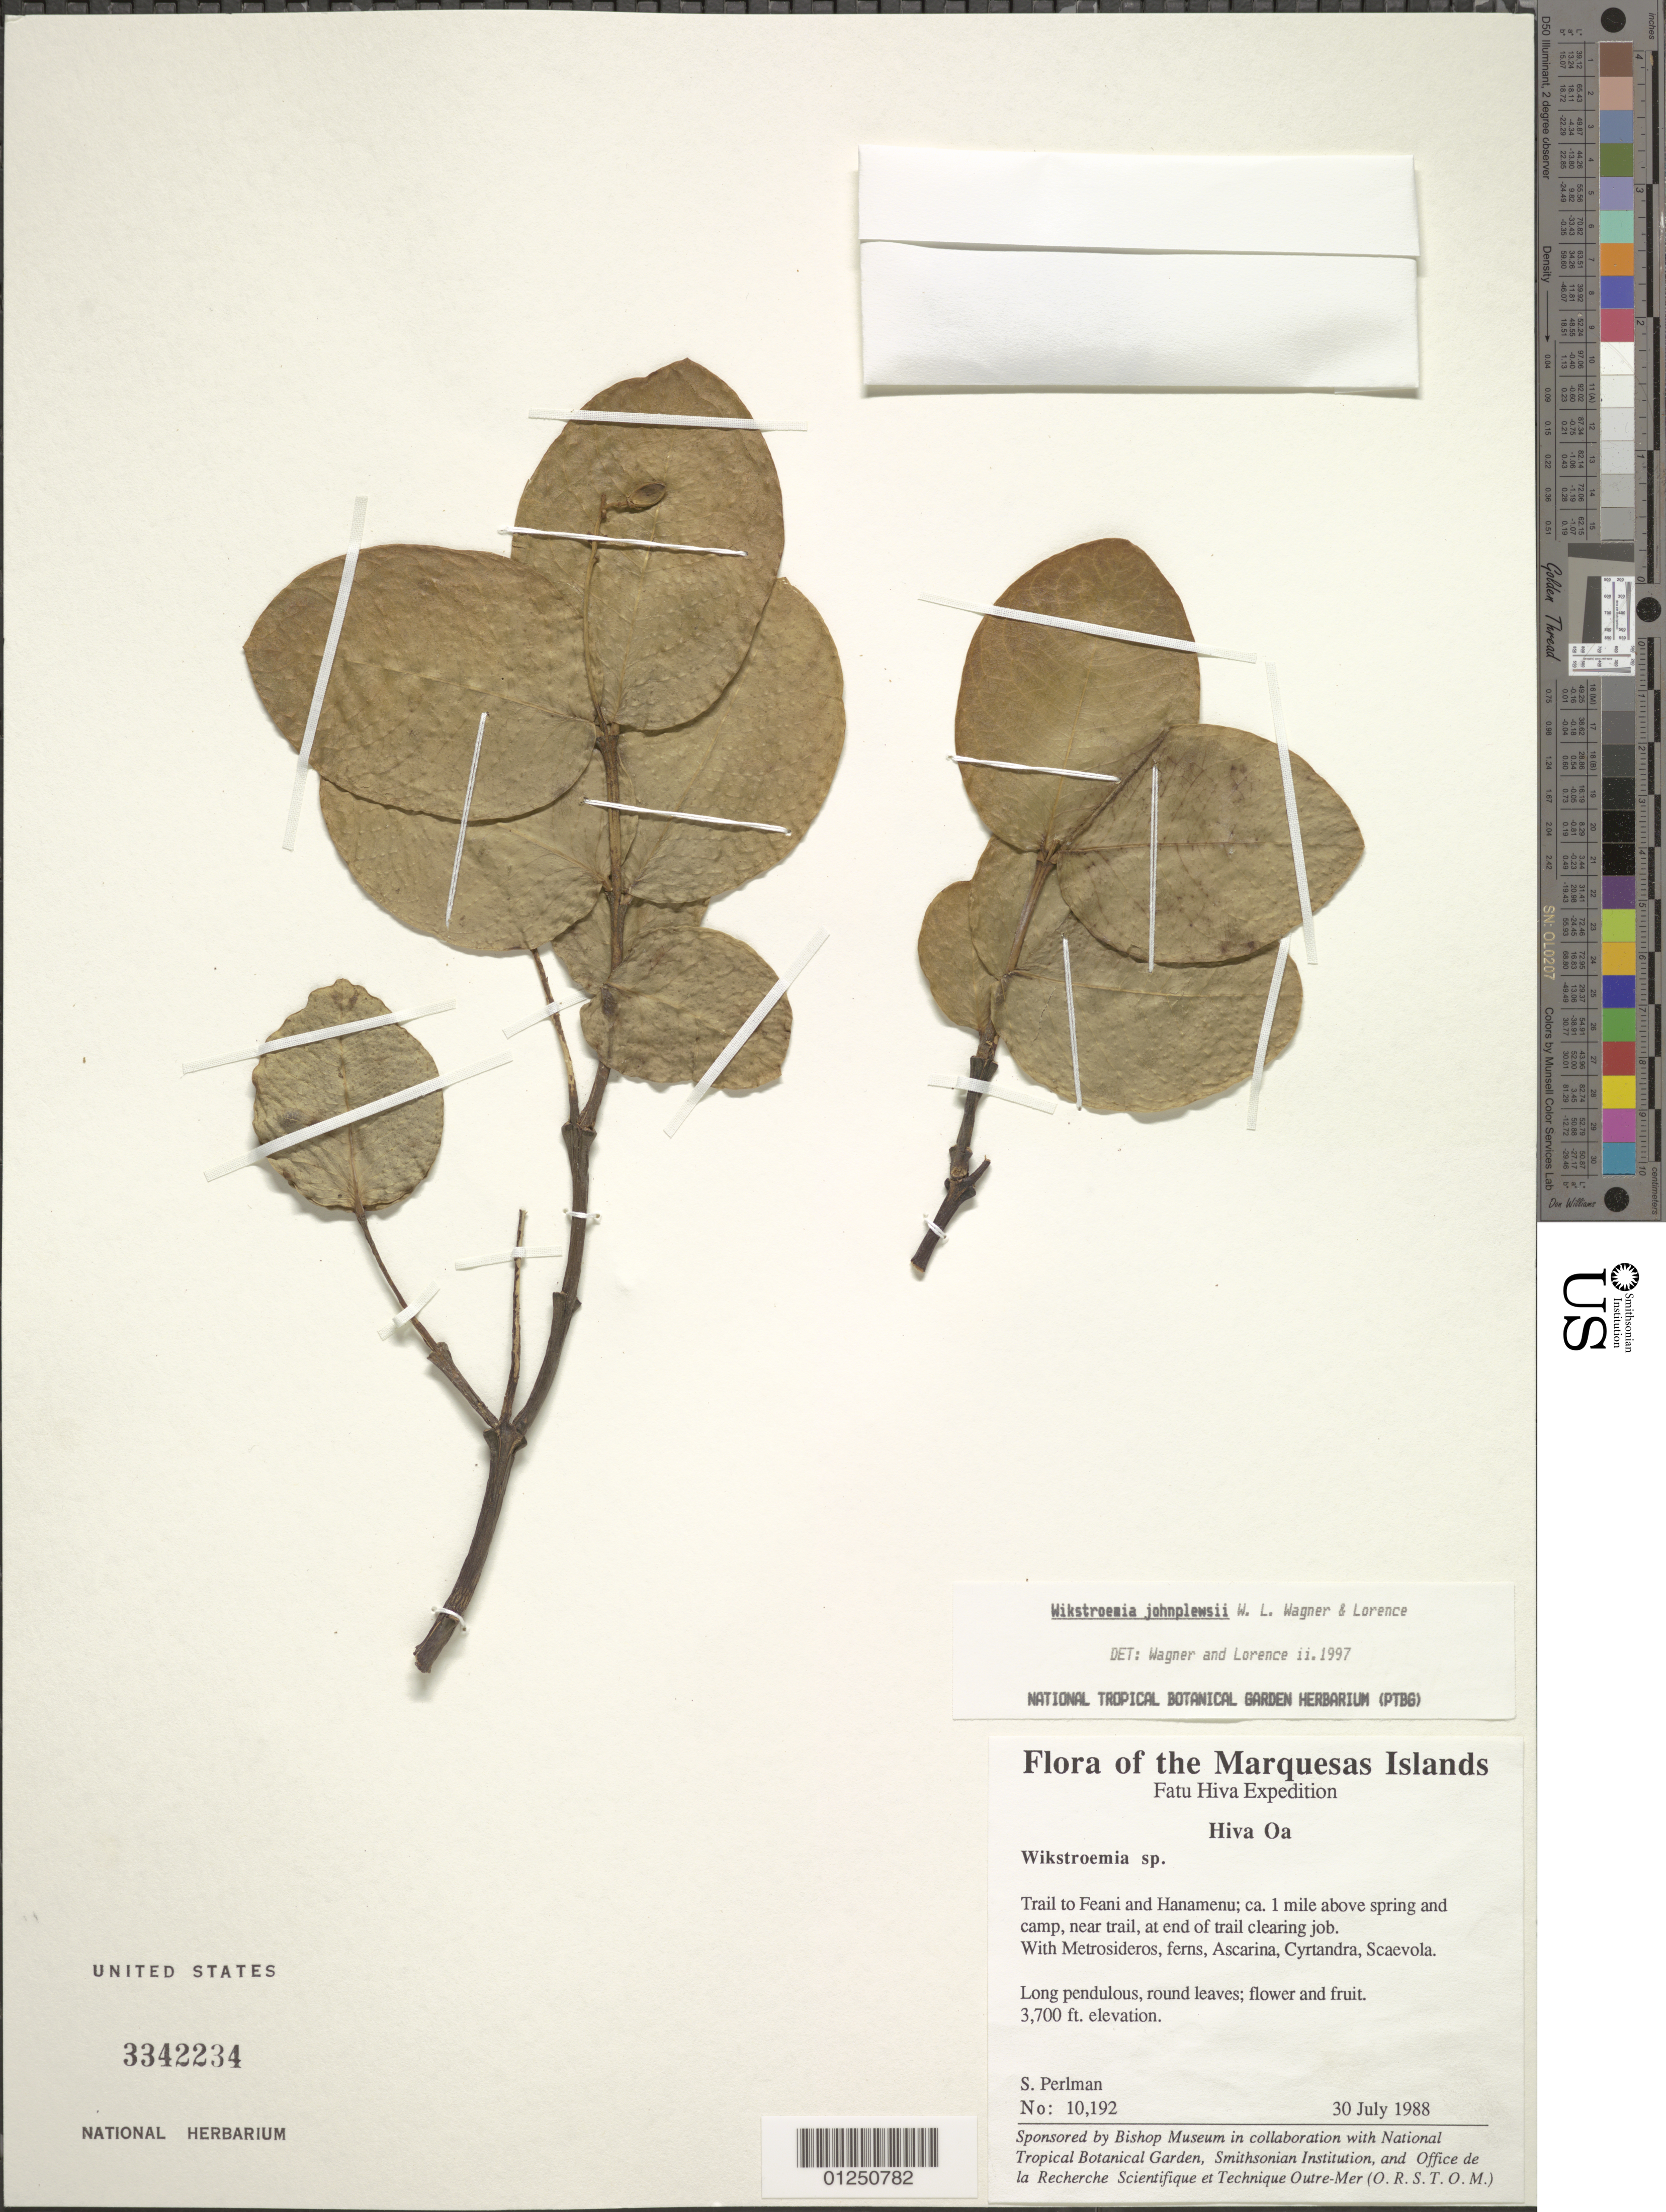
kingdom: Plantae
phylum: Tracheophyta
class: Magnoliopsida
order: Malvales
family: Thymelaeaceae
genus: Wikstroemia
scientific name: Wikstroemia johnplewsii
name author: W.L. Wagner & Lorence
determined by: Wagner, W. L.; Lorence, David H.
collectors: S. P. Perlman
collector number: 10192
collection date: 1988-07-30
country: French Polynesia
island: Hiva Oa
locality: Trail to Feani and Hanamenu, 1 mi above spring and camp, near trail, at end of trail clearing job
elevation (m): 1128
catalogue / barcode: US 3342234